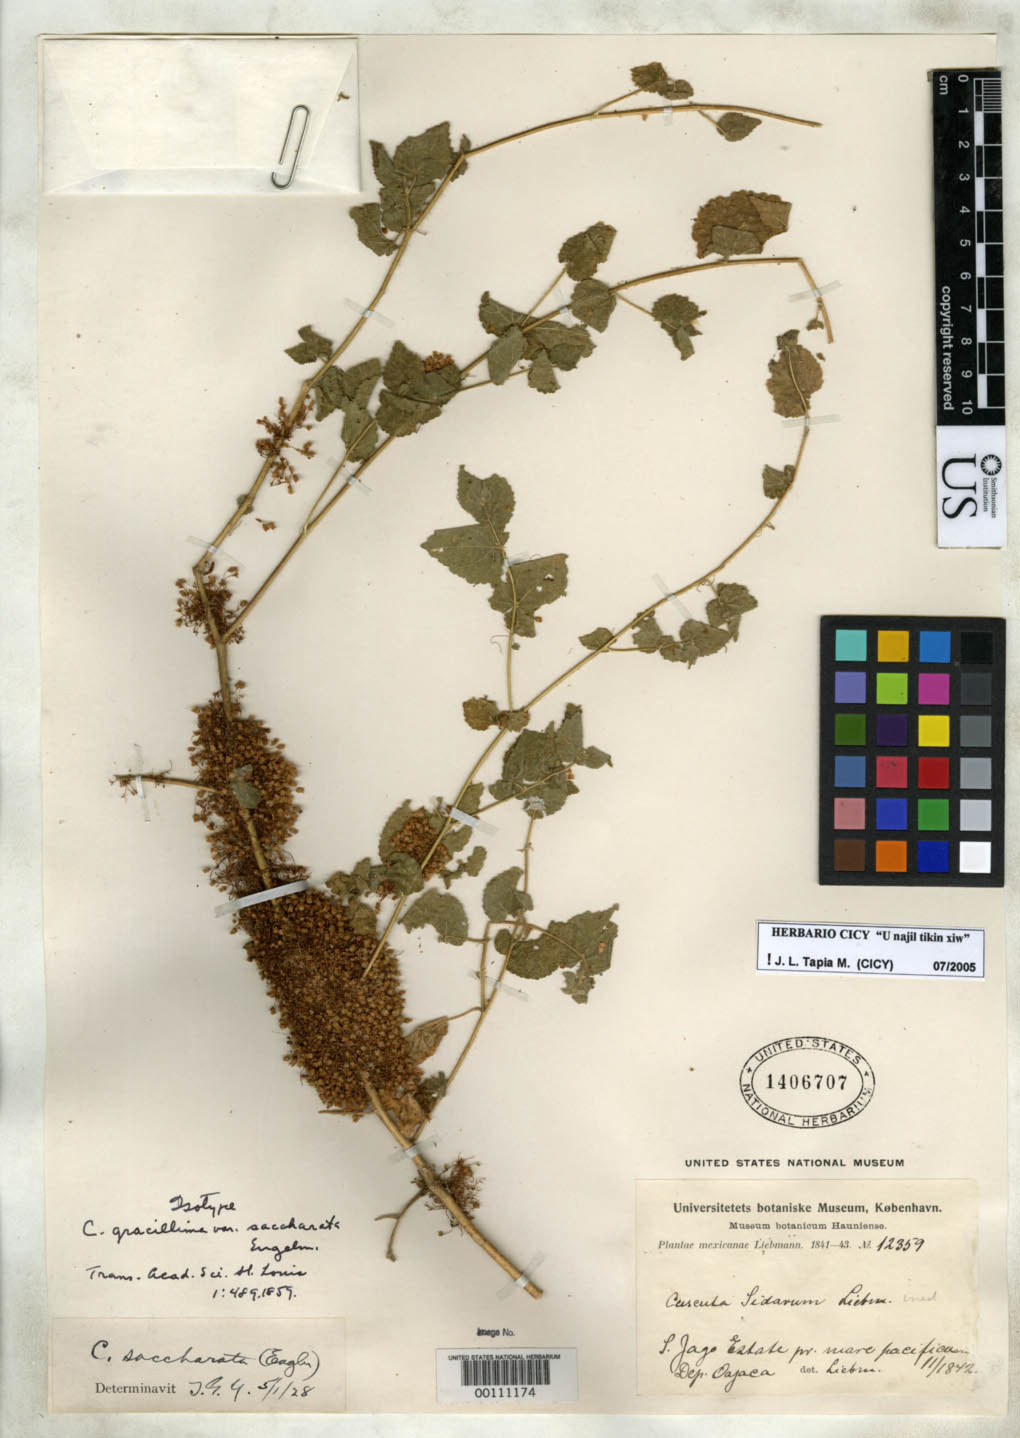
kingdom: Plantae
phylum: Tracheophyta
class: Magnoliopsida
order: Solanales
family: Convolvulaceae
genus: Cuscuta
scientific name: Cuscuta gracillima var. saccharata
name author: Engelm.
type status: Isolectotype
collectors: F. M. Liebmann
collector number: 12359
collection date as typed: Nov 1842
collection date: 1842-11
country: Mexico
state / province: Oaxaca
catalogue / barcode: US 1406707